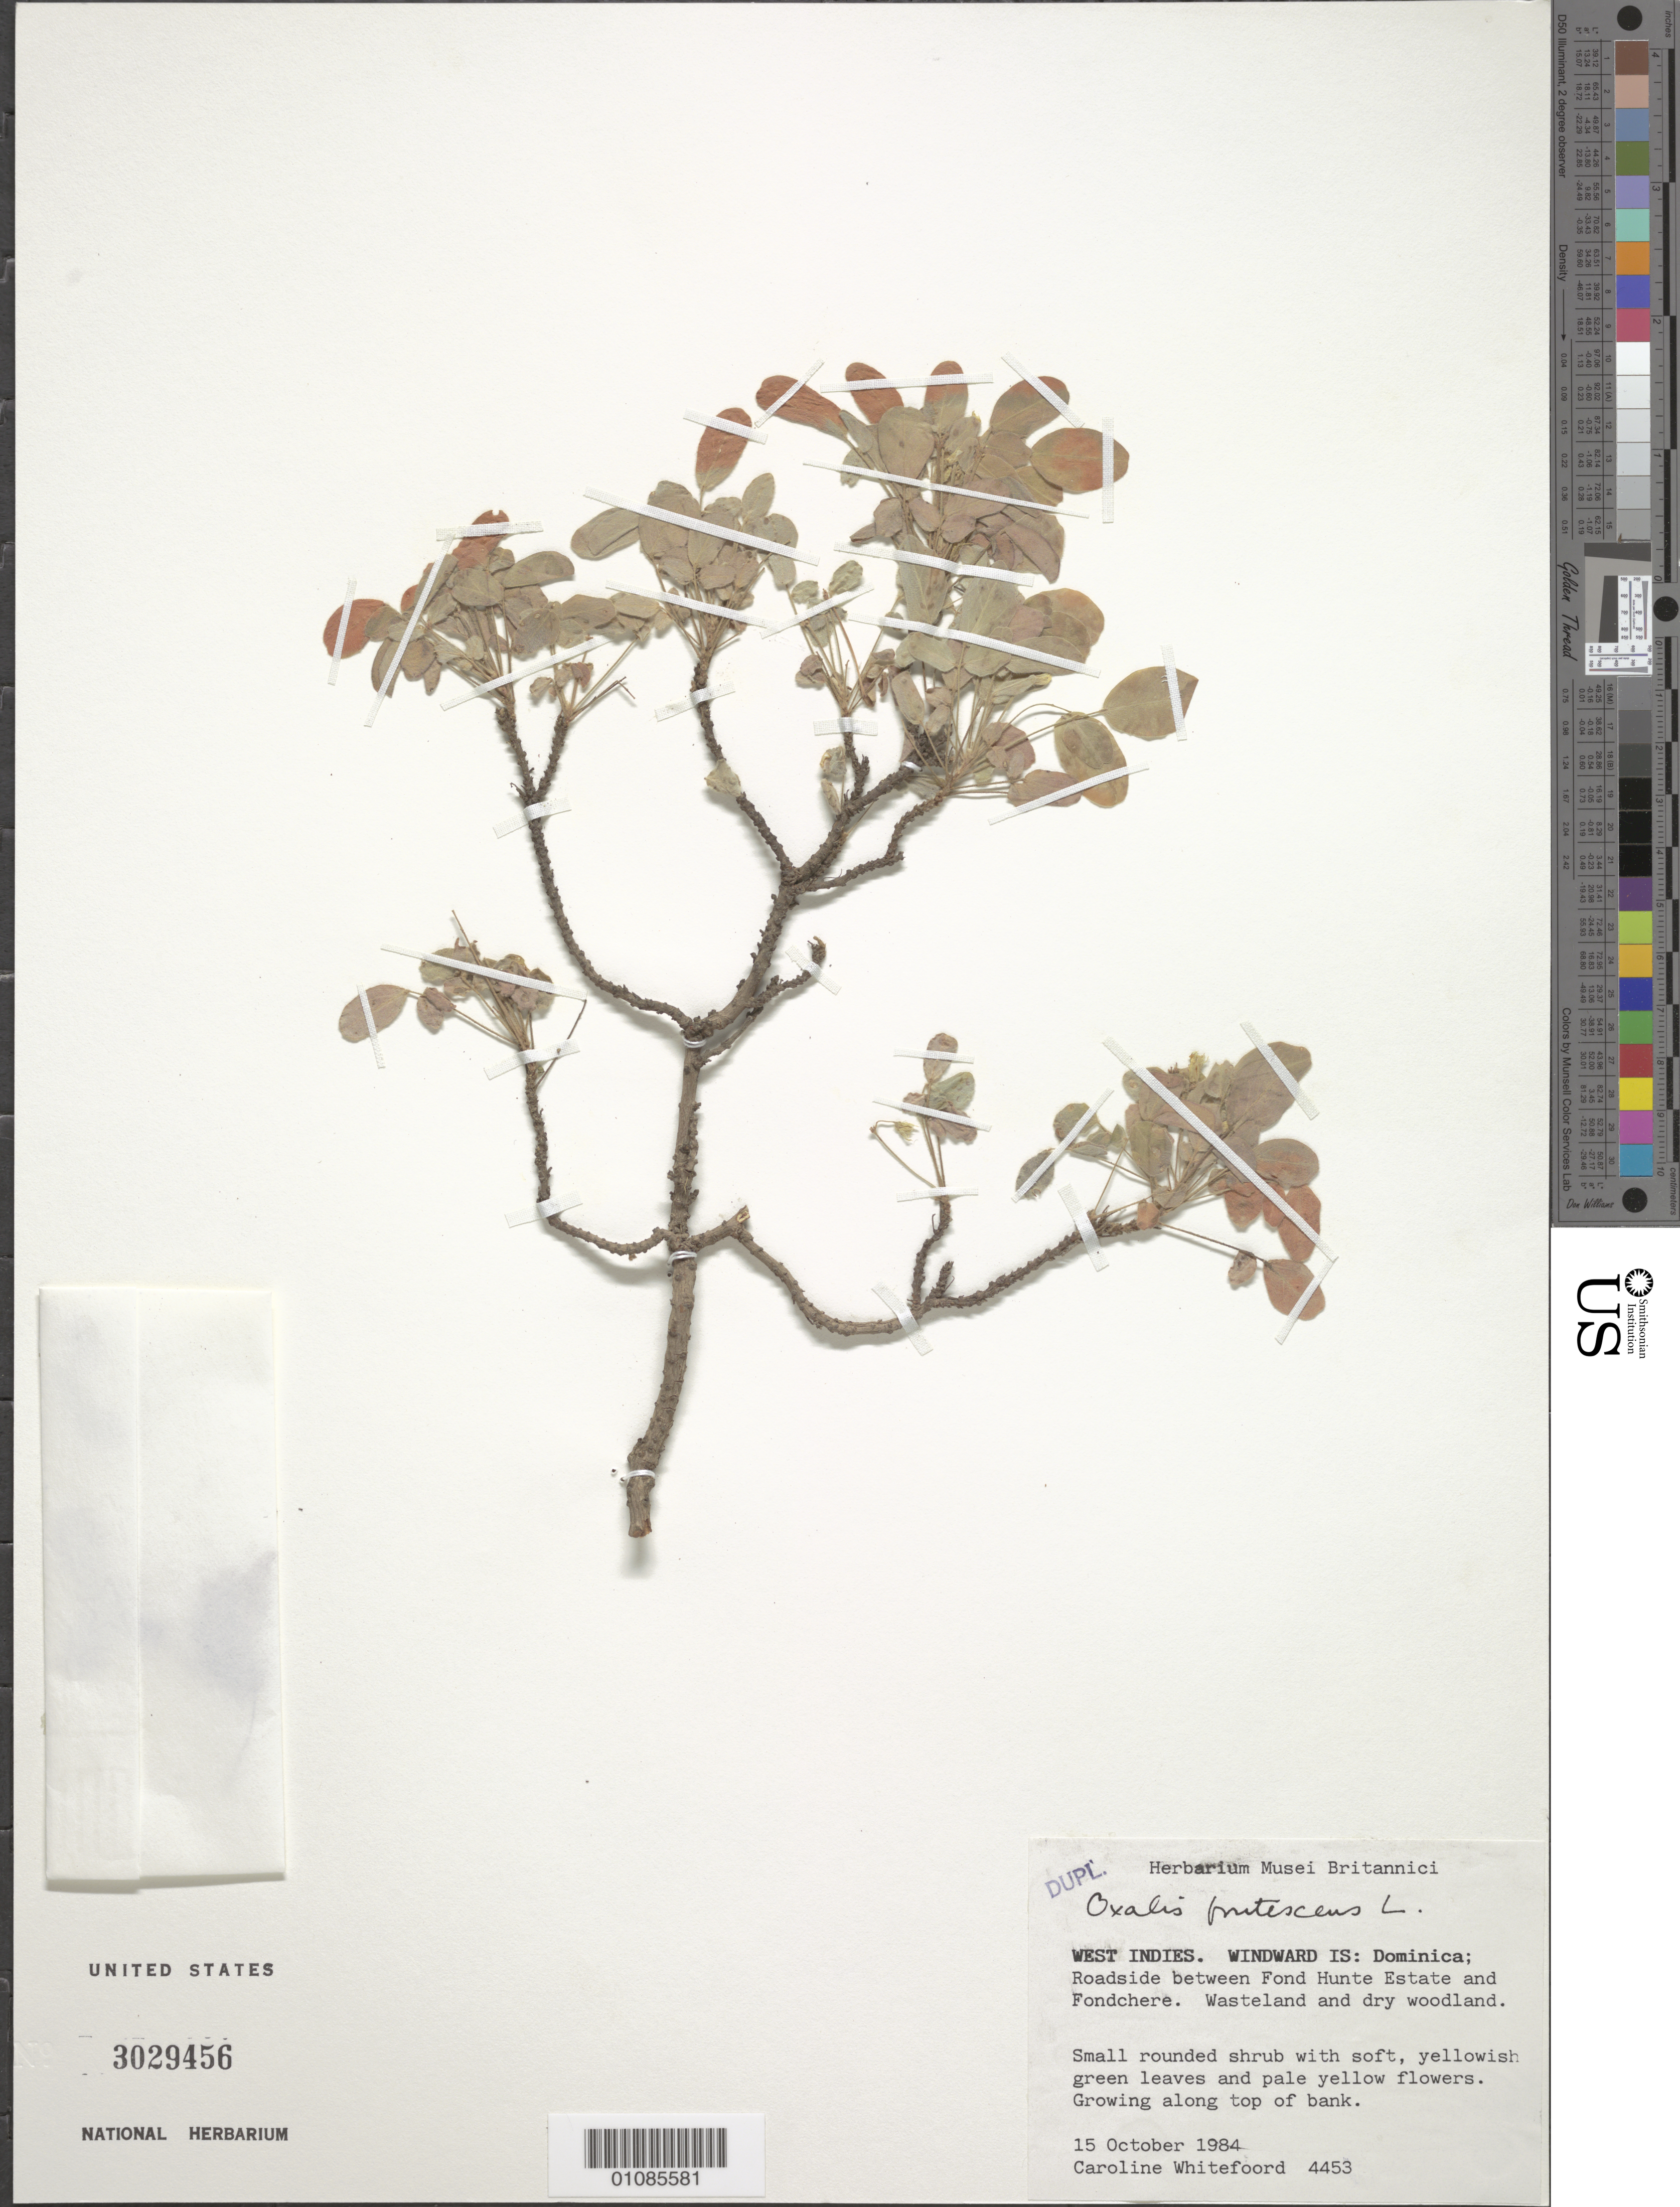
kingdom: Plantae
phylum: Tracheophyta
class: Magnoliopsida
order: Oxalidales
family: Oxalidaceae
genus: Oxalis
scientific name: Oxalis frutescens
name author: L.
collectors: H. N. Whitford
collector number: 4453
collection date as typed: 15 Oct 1984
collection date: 1984-10-15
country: Dominica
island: Dominica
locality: Roadside between Fond Hunte Estate and Fondchere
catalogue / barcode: US 3029456